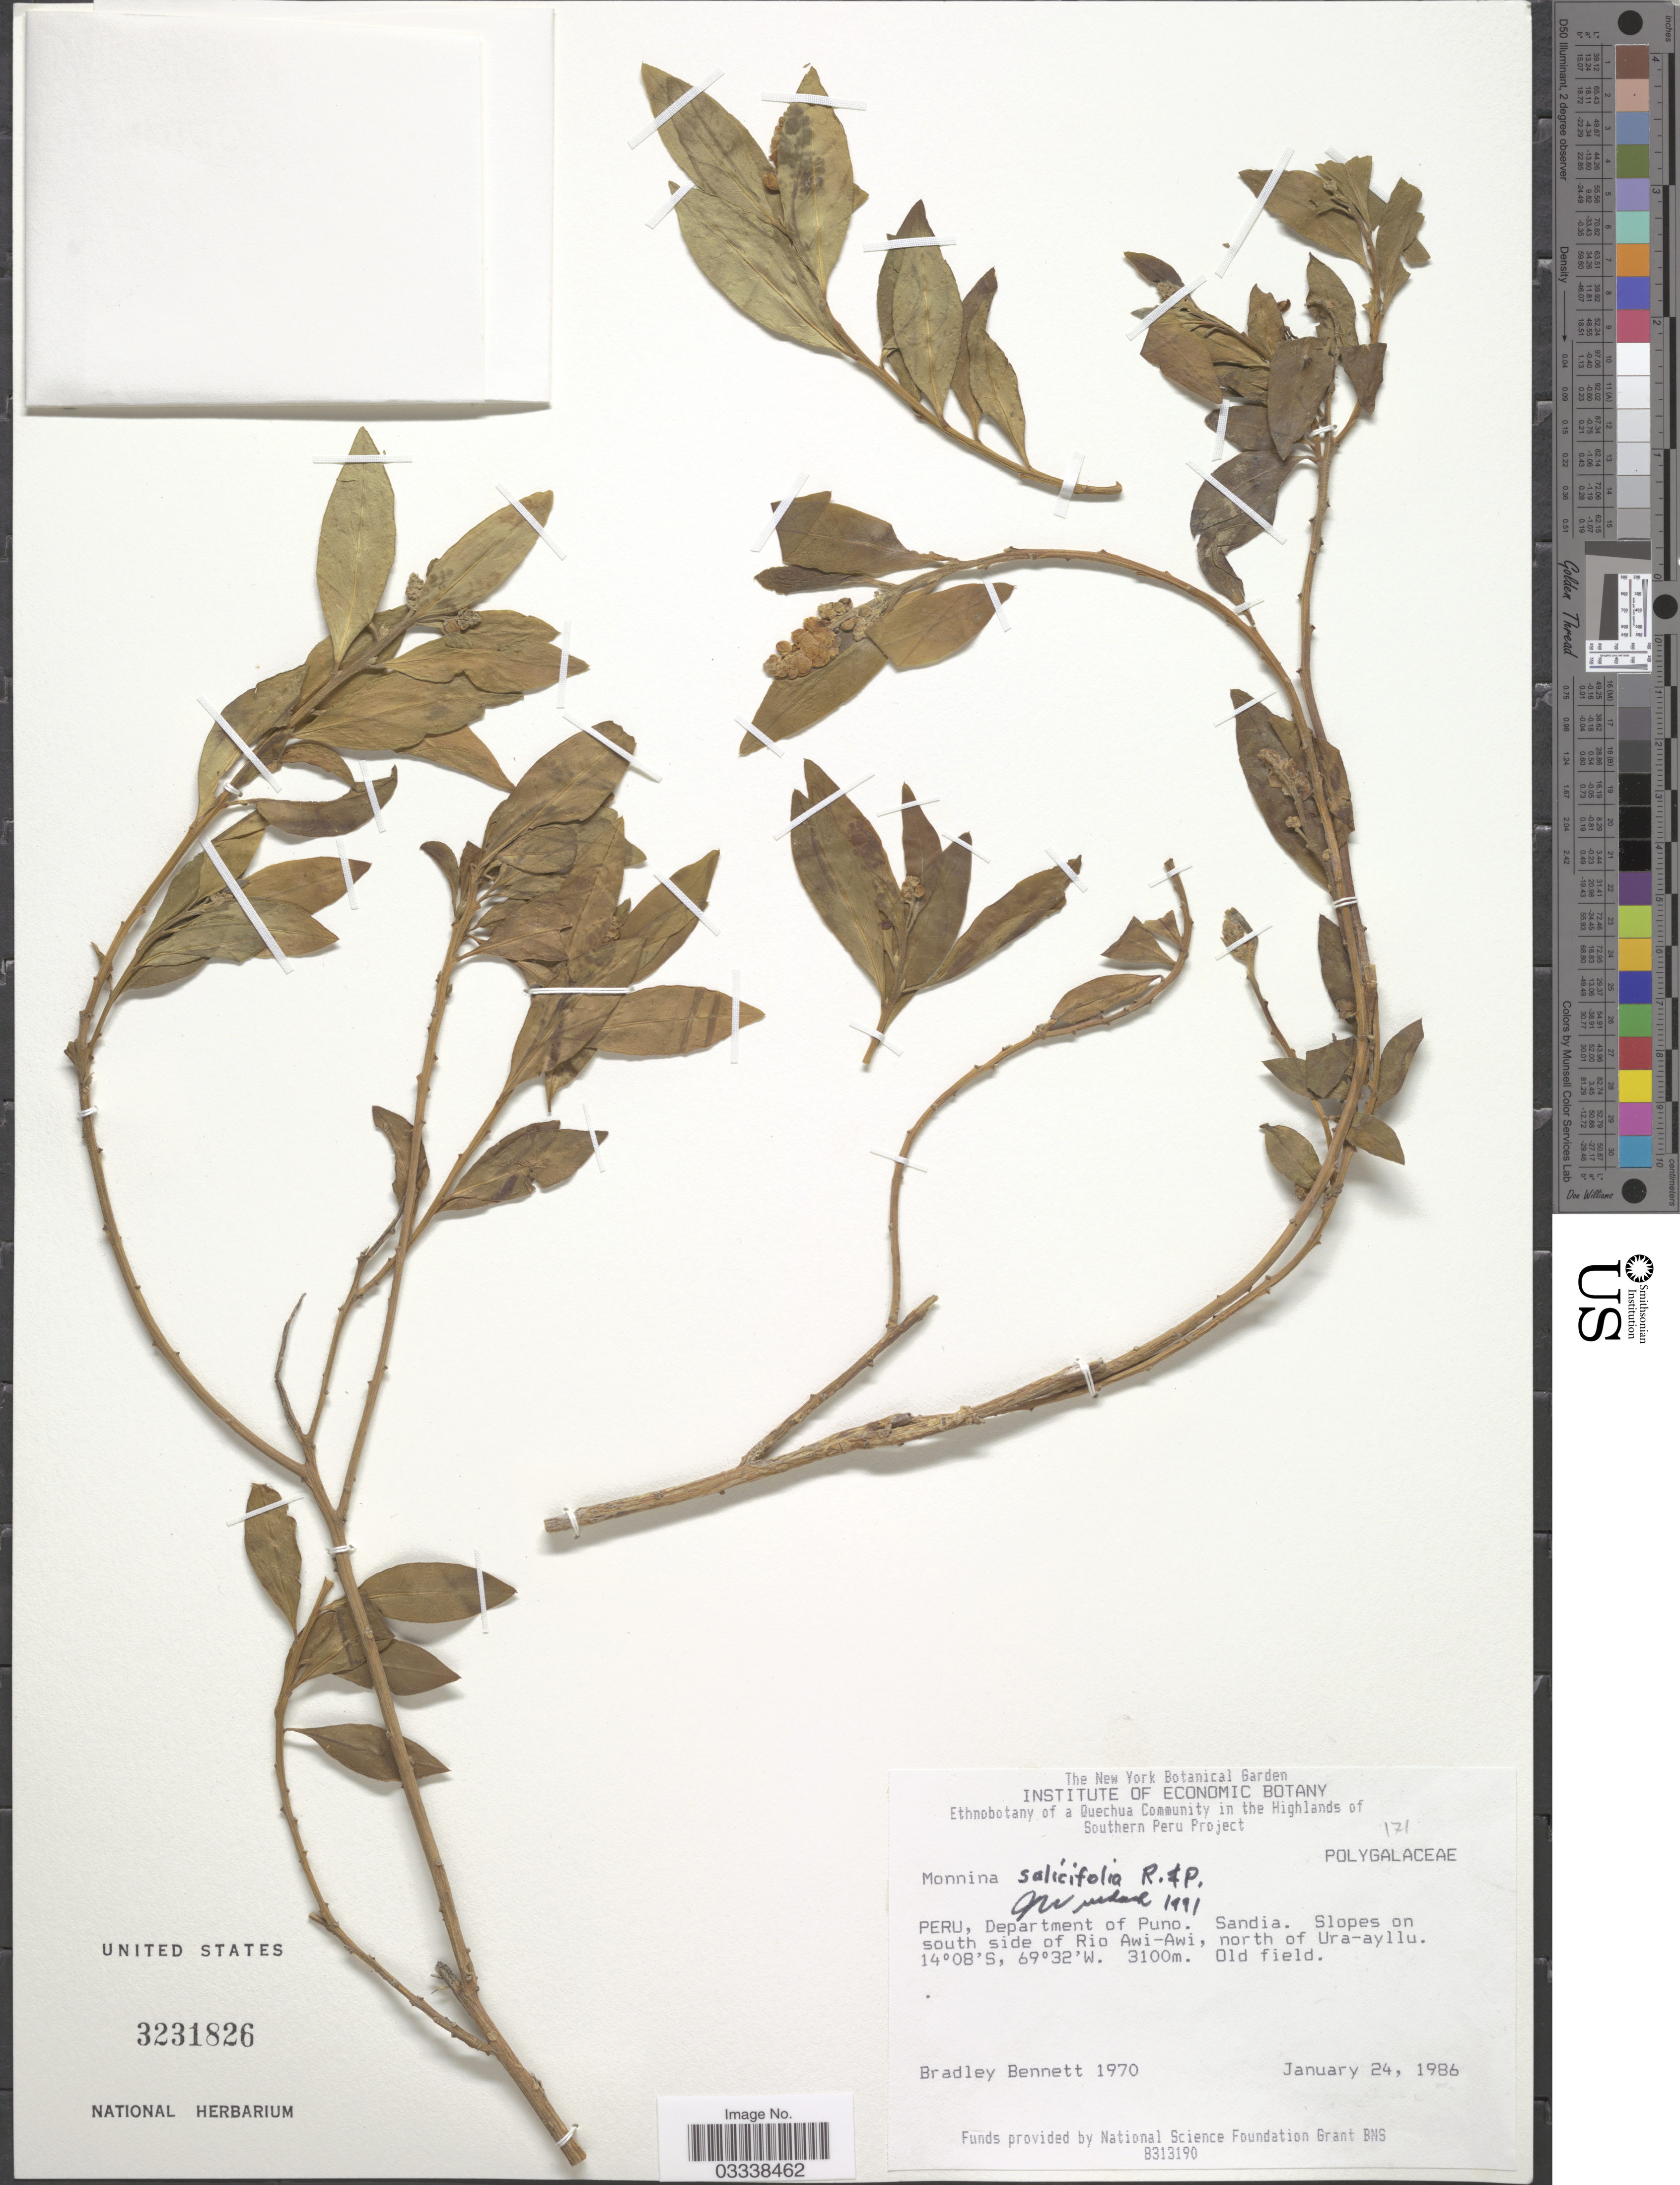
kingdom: Plantae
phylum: Tracheophyta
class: Magnoliopsida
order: Fabales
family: Polygalaceae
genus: Monnina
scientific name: Monnina salicifolia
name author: Ruiz & Pav.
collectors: B. Bennett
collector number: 1970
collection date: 1986-01-24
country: Peru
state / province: Puno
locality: Department of Puno. Sandia. Slopes on south side of Rio Awi-Awi, north of Ura-ayllu.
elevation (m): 3100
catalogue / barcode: US 3231826